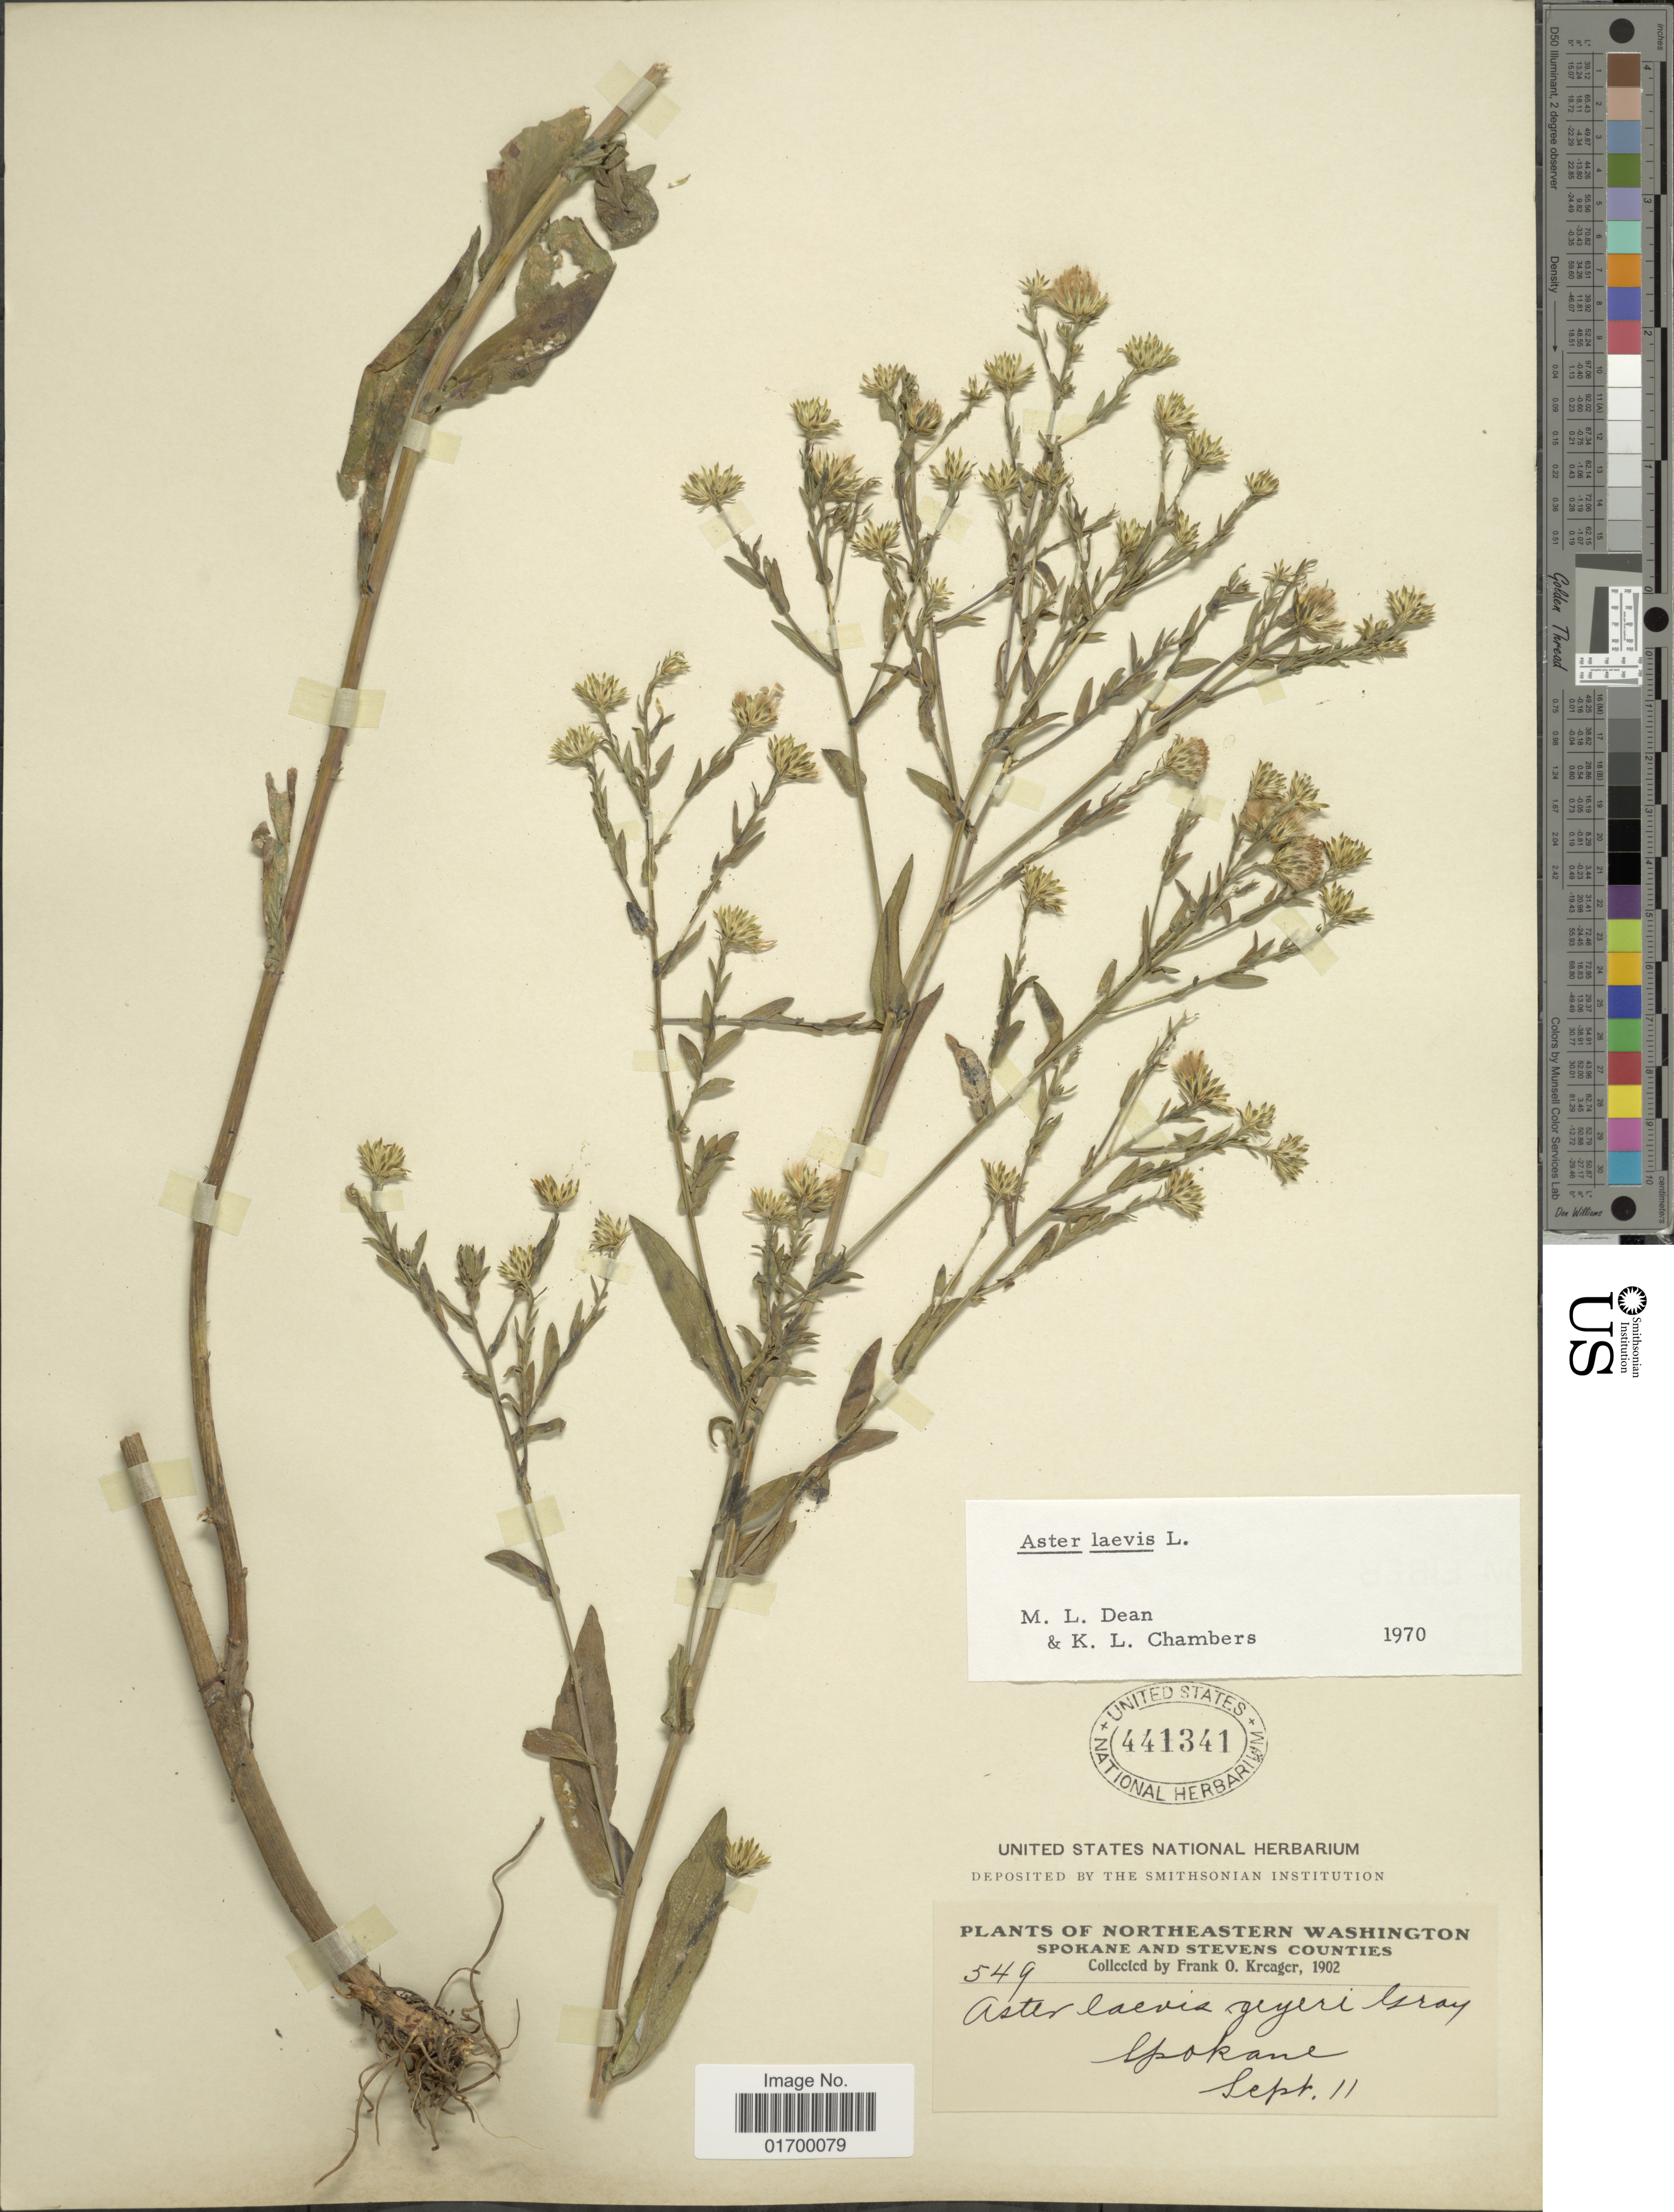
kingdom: Plantae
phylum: Tracheophyta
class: Magnoliopsida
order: Asterales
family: Asteraceae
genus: Symphyotrichum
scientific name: Symphyotrichum laeve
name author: (L.) Á. Löve & D. Löve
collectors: F. Kreager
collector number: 549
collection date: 1902-09-11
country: United States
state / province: Washington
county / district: Spokane / Stevens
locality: Northeastern Washington, Spokane and Stevens Counties, Spokane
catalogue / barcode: US 441341